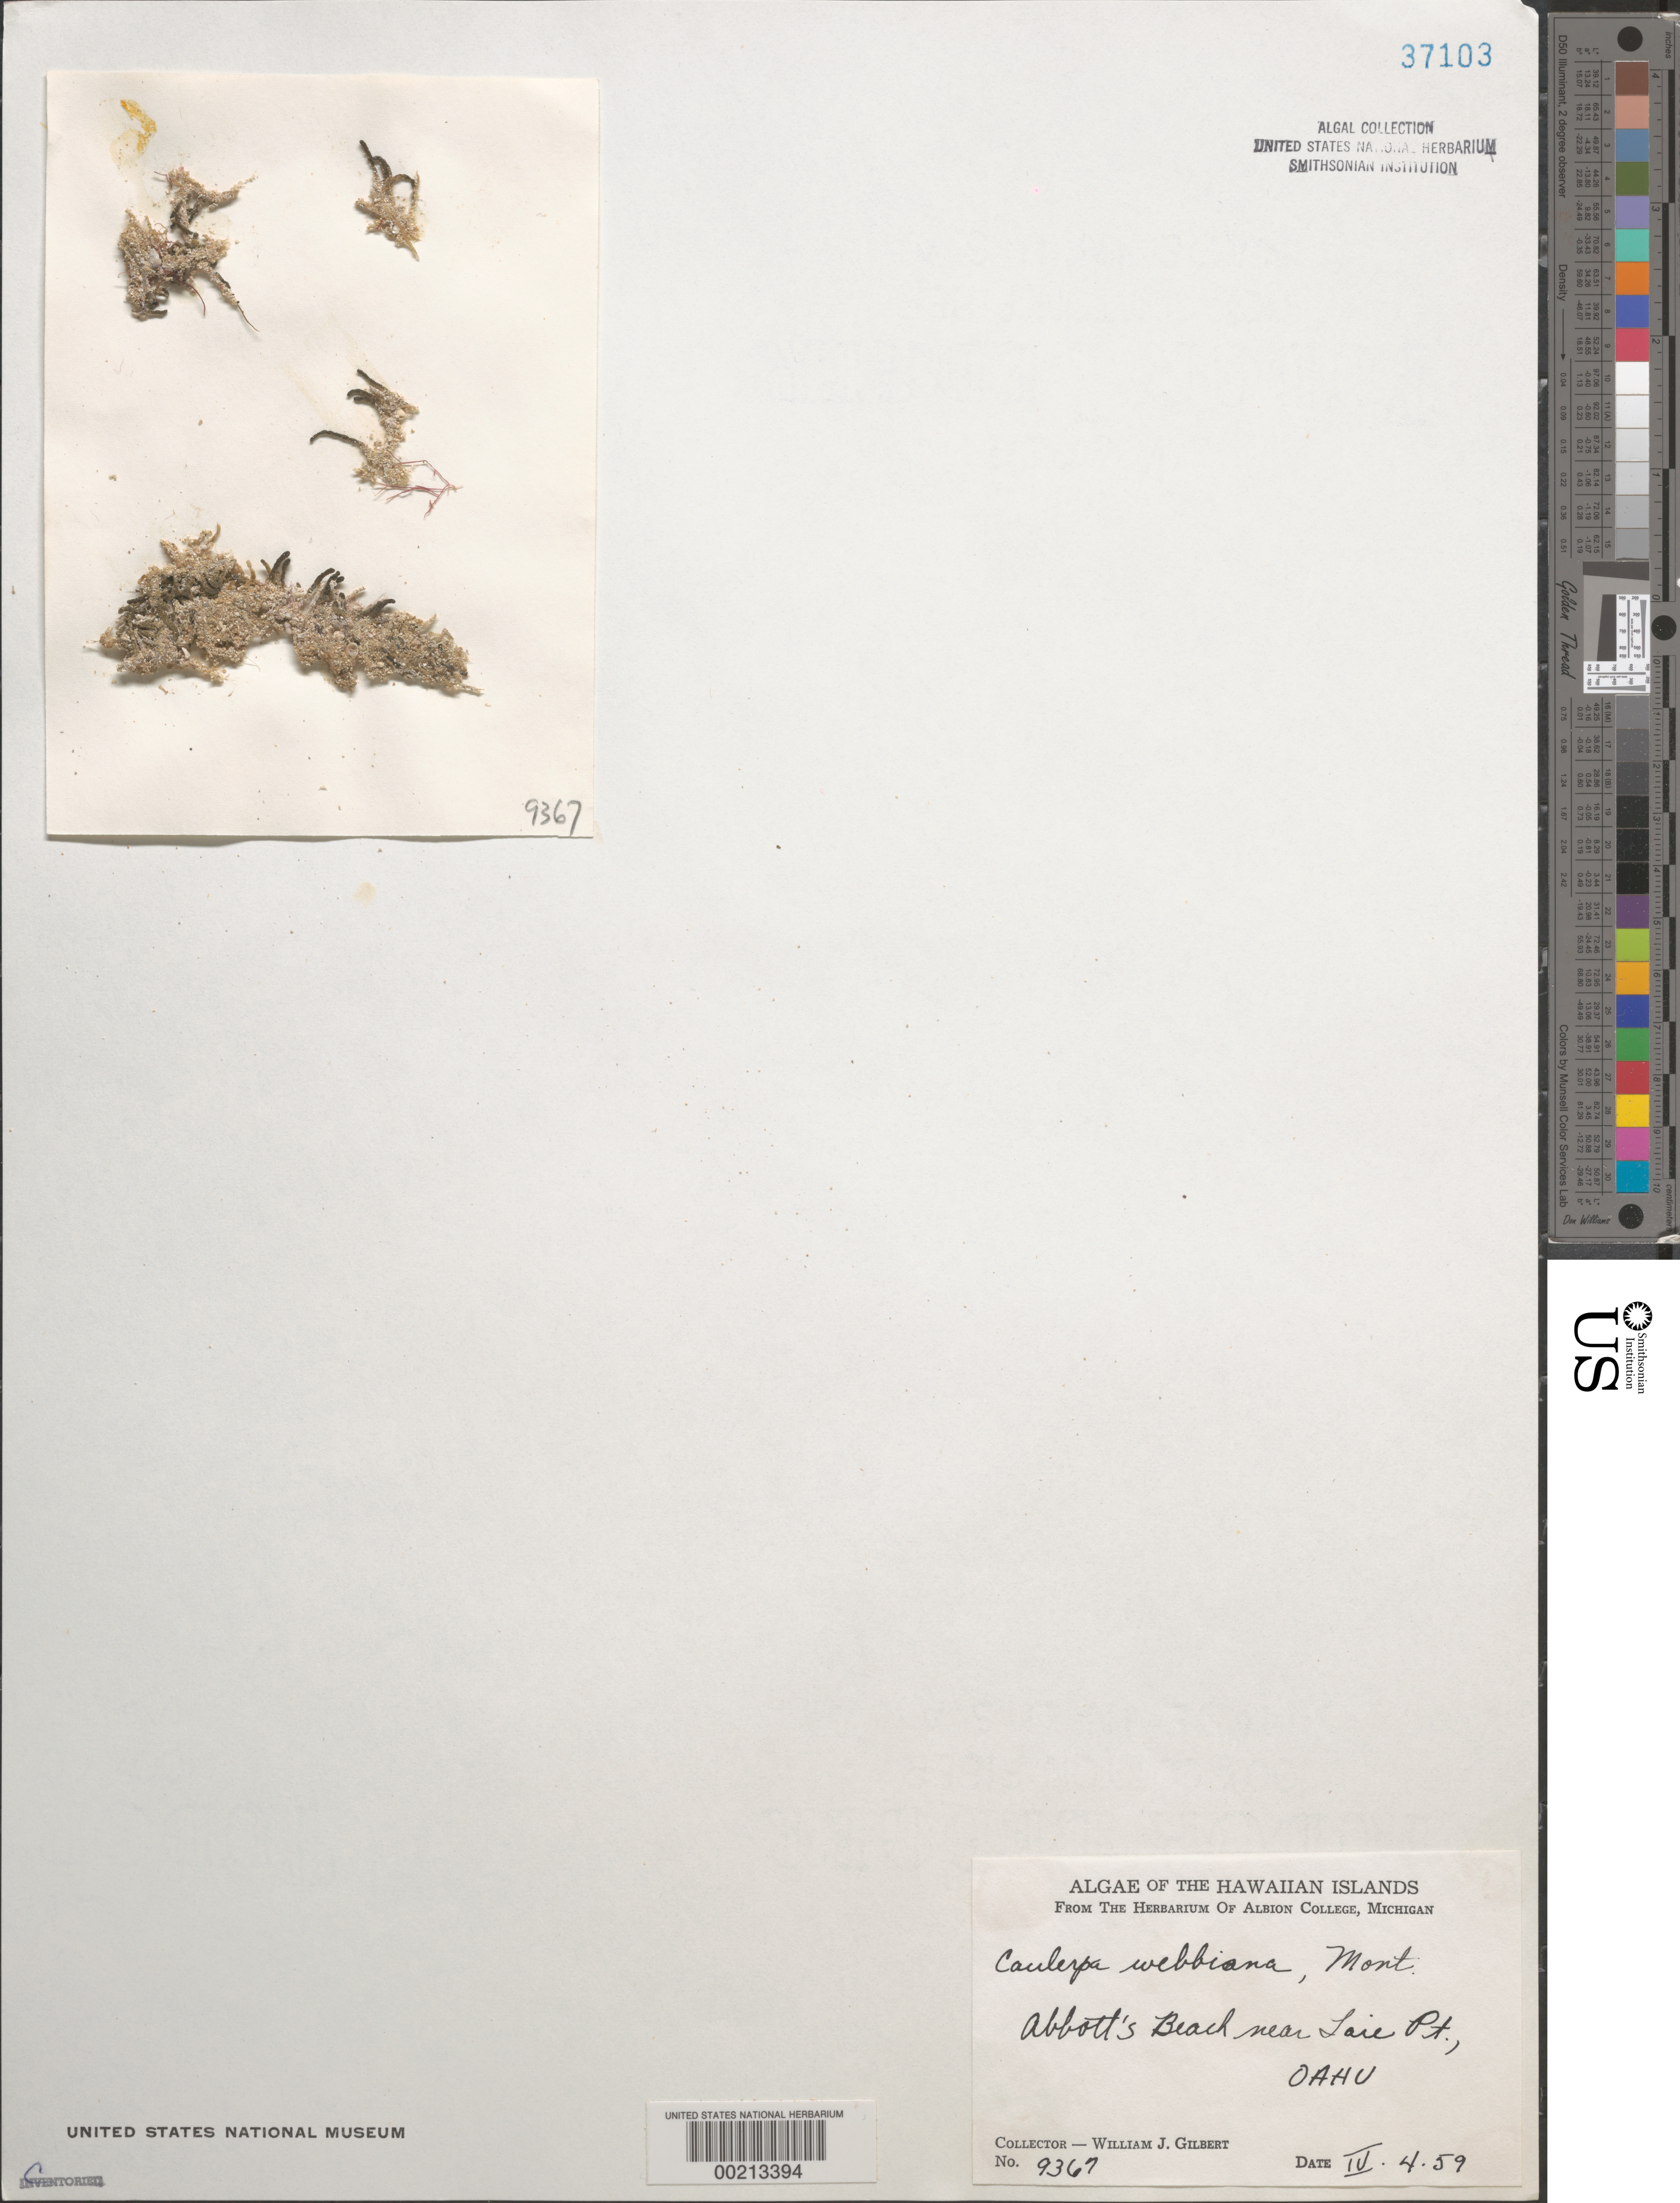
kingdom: Plantae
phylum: Chlorophyta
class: Ulvophyceae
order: Bryopsidales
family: Caulerpaceae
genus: Caulerpa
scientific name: Caulerpa webbiana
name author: Mont.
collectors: W. J. Gilbert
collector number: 9367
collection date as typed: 04 Apr 1959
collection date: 1959-04-04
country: United States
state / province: Hawaii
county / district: Honolulu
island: Oahu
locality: Abbott's Beach near Laie Point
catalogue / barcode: US 37103